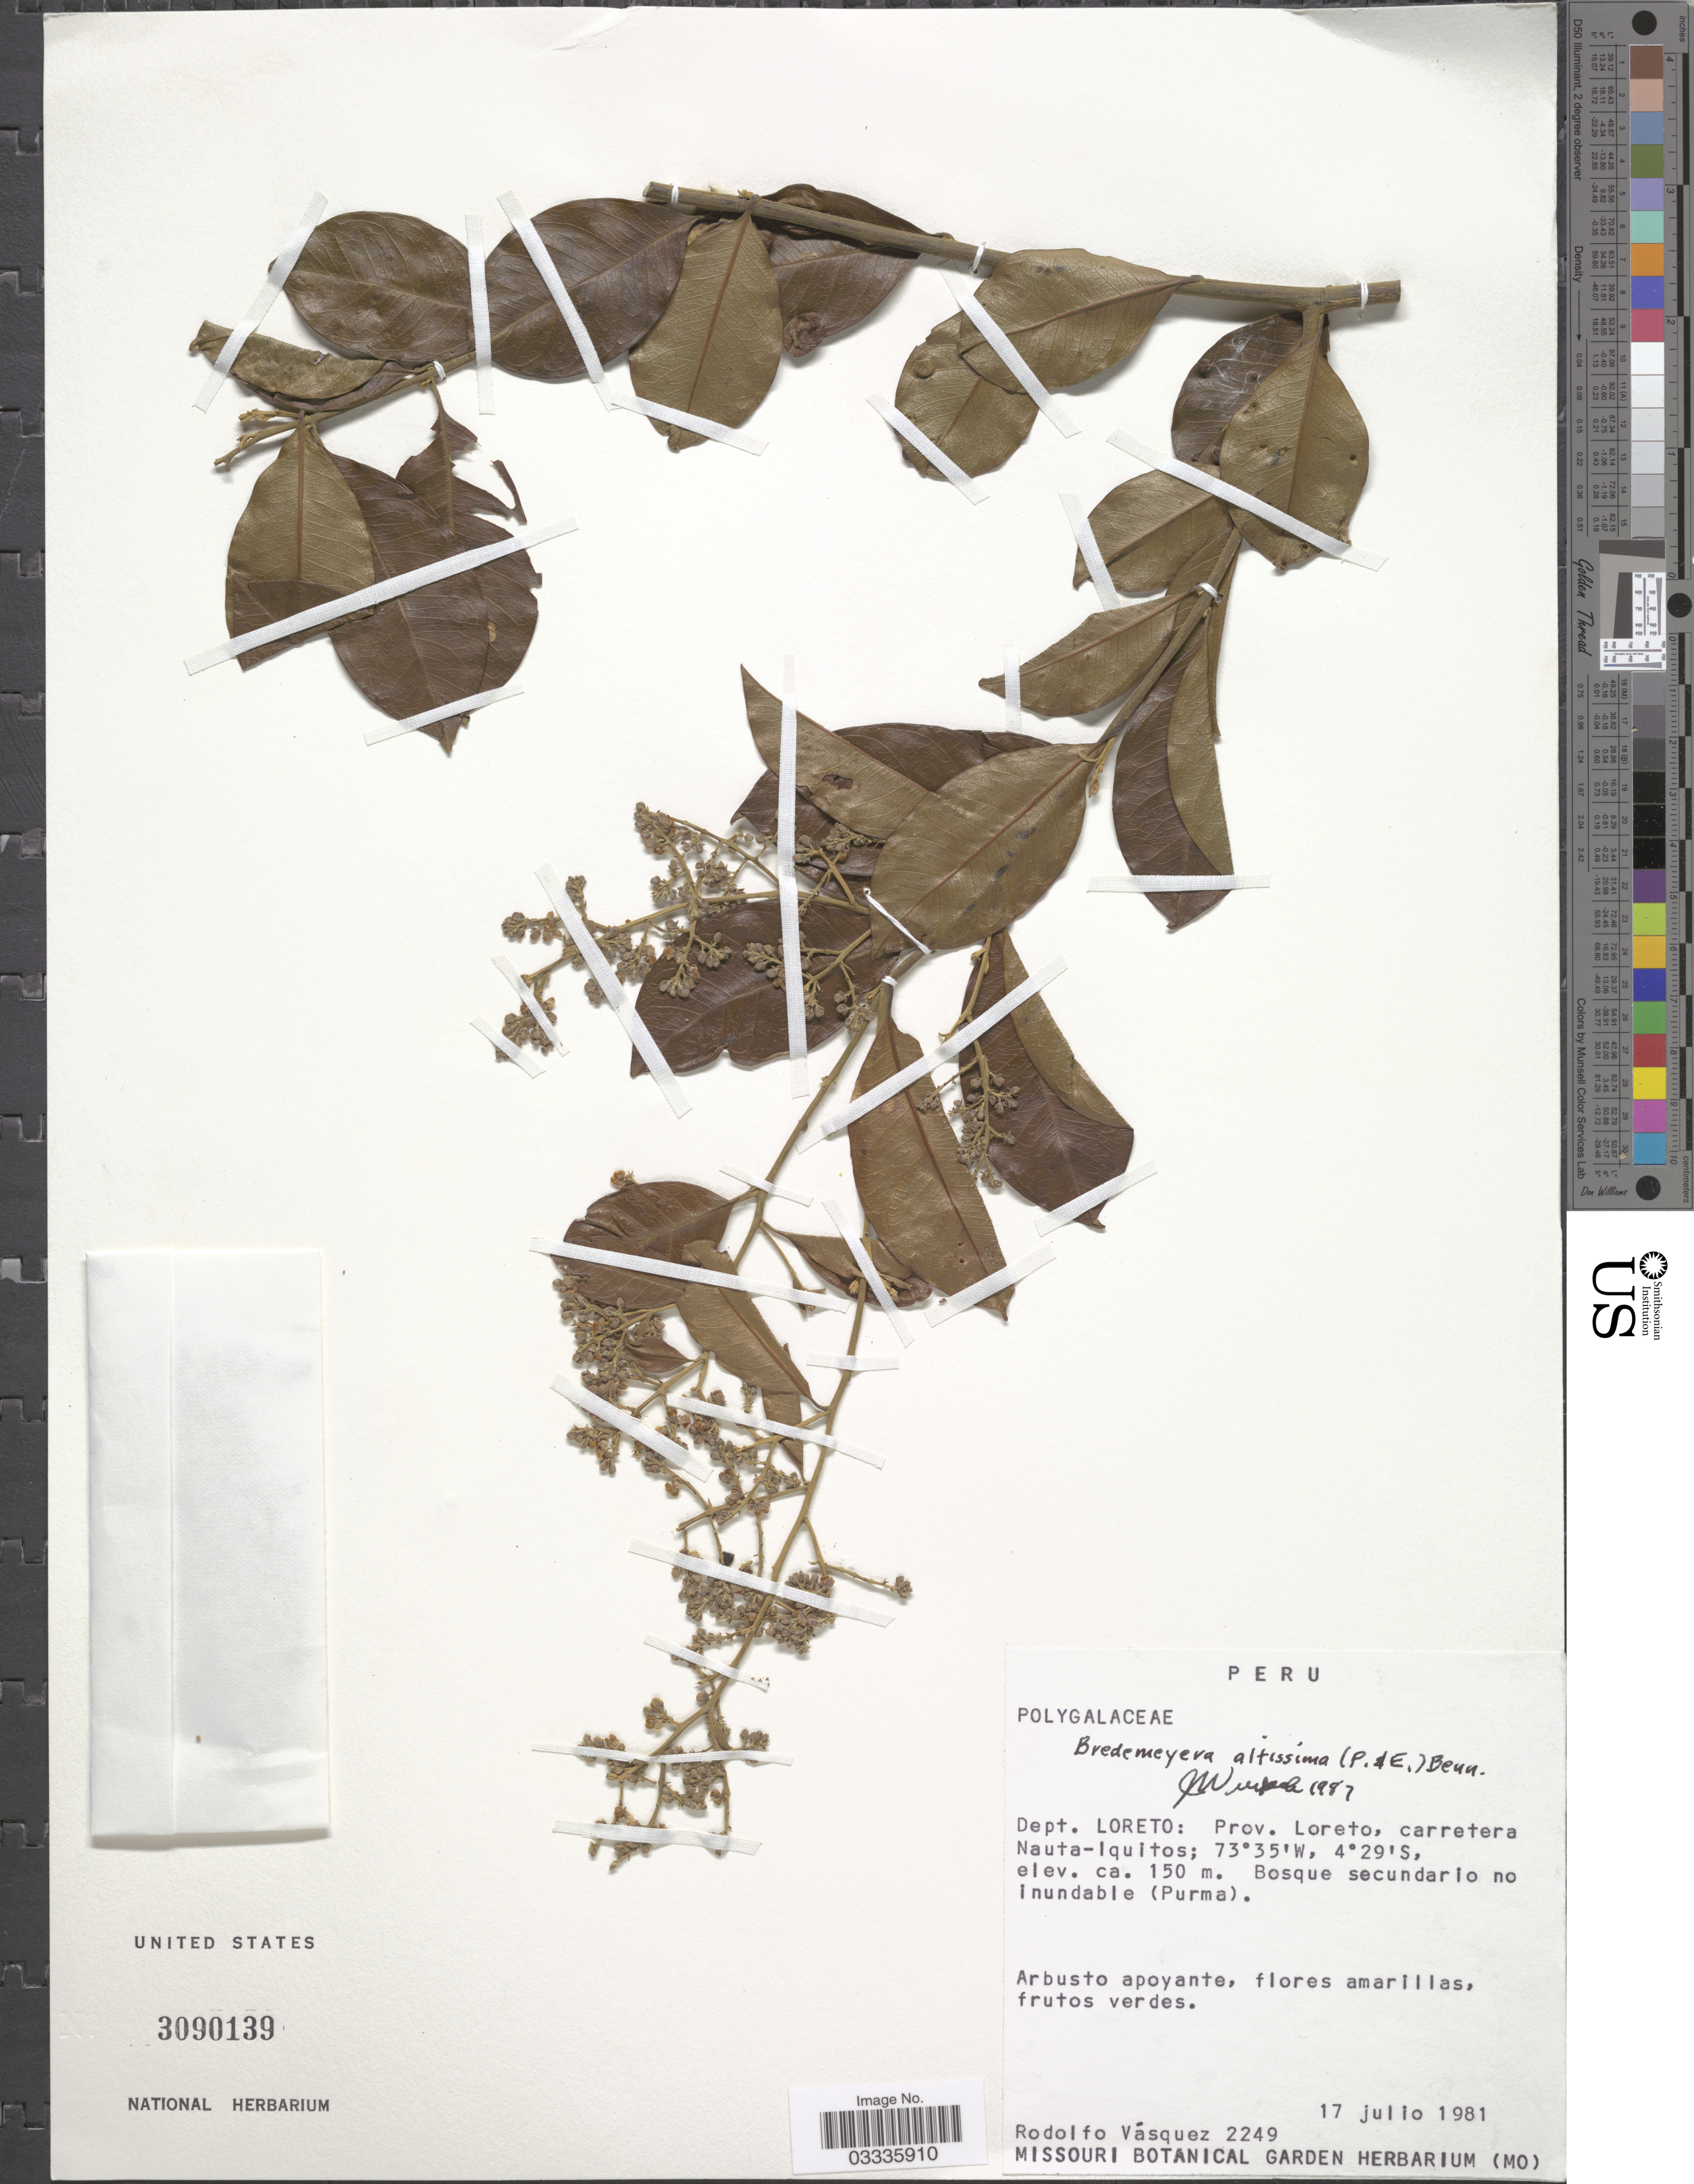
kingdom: Plantae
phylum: Tracheophyta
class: Magnoliopsida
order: Fabales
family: Polygalaceae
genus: Bredemeyera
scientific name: Bredemeyera altissima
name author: (Poepp.) A.W. Benn.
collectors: R. Vásquez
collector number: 2249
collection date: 1981-07-17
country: Peru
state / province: Loreto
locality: Dept. Loreto: Prov. Loreto, carretera Nauta-Iquitos.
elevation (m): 150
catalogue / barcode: US 3090139